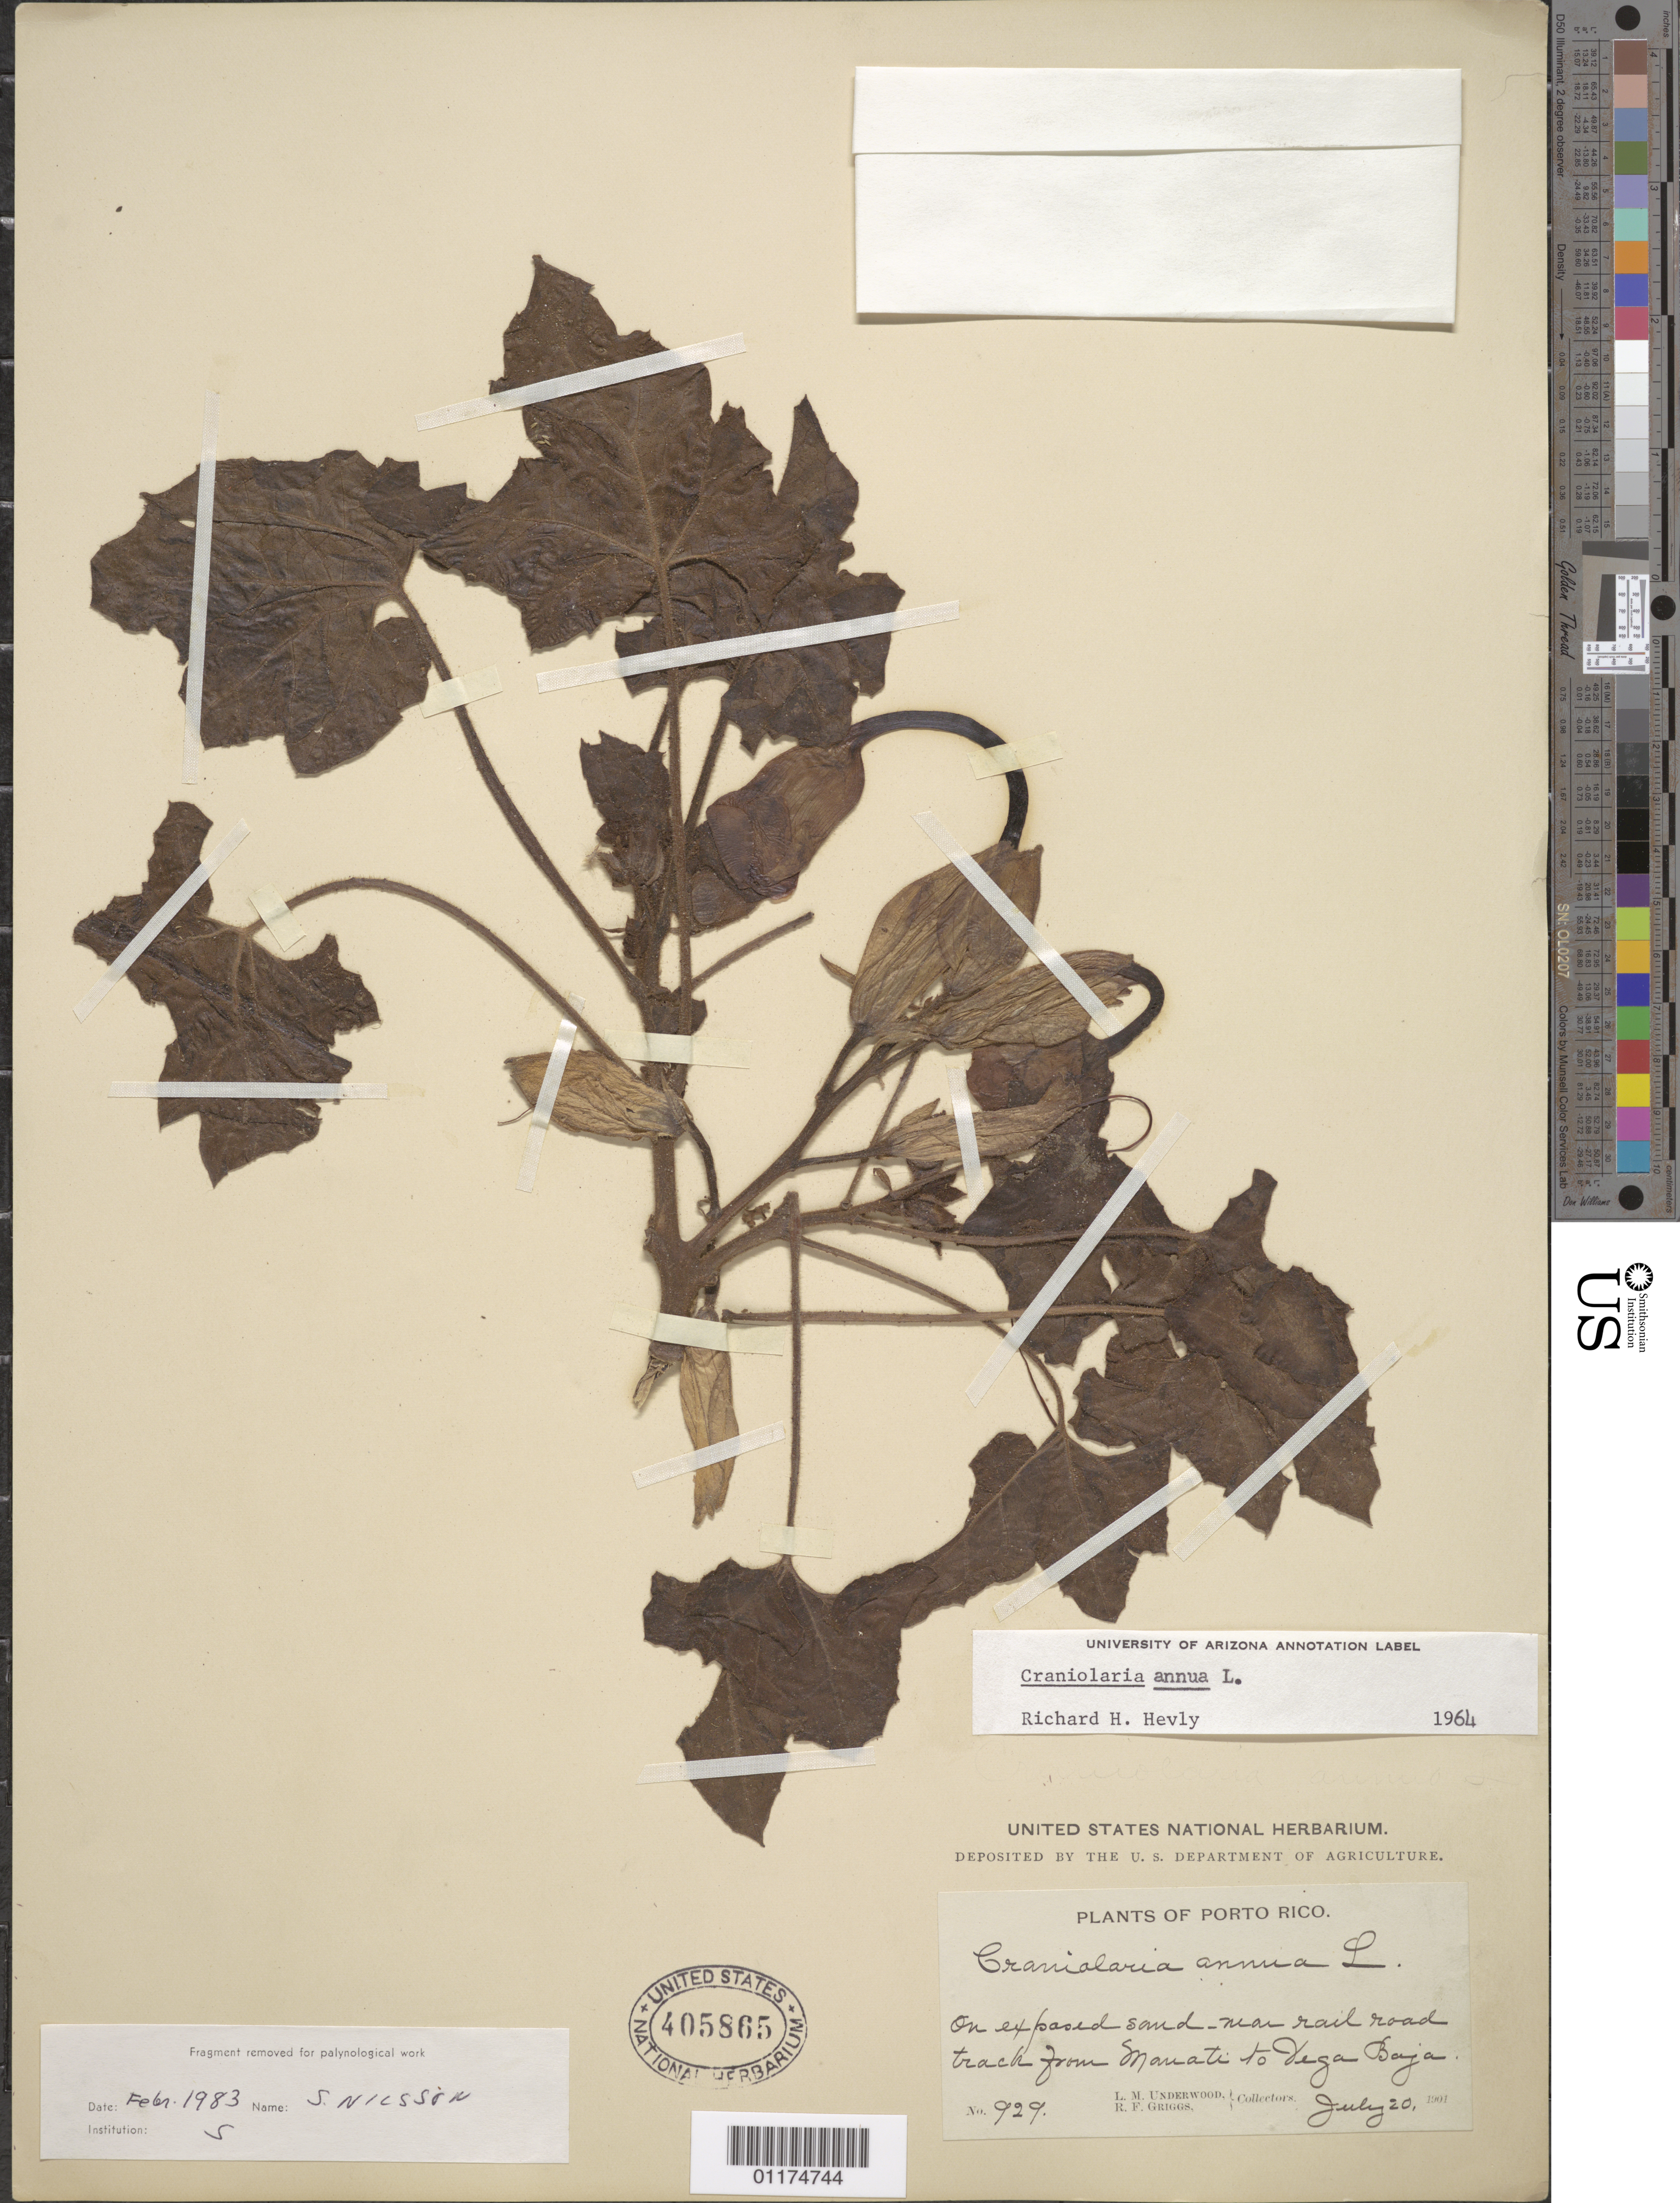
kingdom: Plantae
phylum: Tracheophyta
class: Magnoliopsida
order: Lamiales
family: Martyniaceae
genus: Craniolaria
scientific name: Craniolaria annua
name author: L.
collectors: L. M. Underwood & R. F. Griggs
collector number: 929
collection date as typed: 20 Jul 1901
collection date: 1901-07-20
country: Puerto Rico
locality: -near railroad track from Manati to Vega Baja.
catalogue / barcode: US 405865